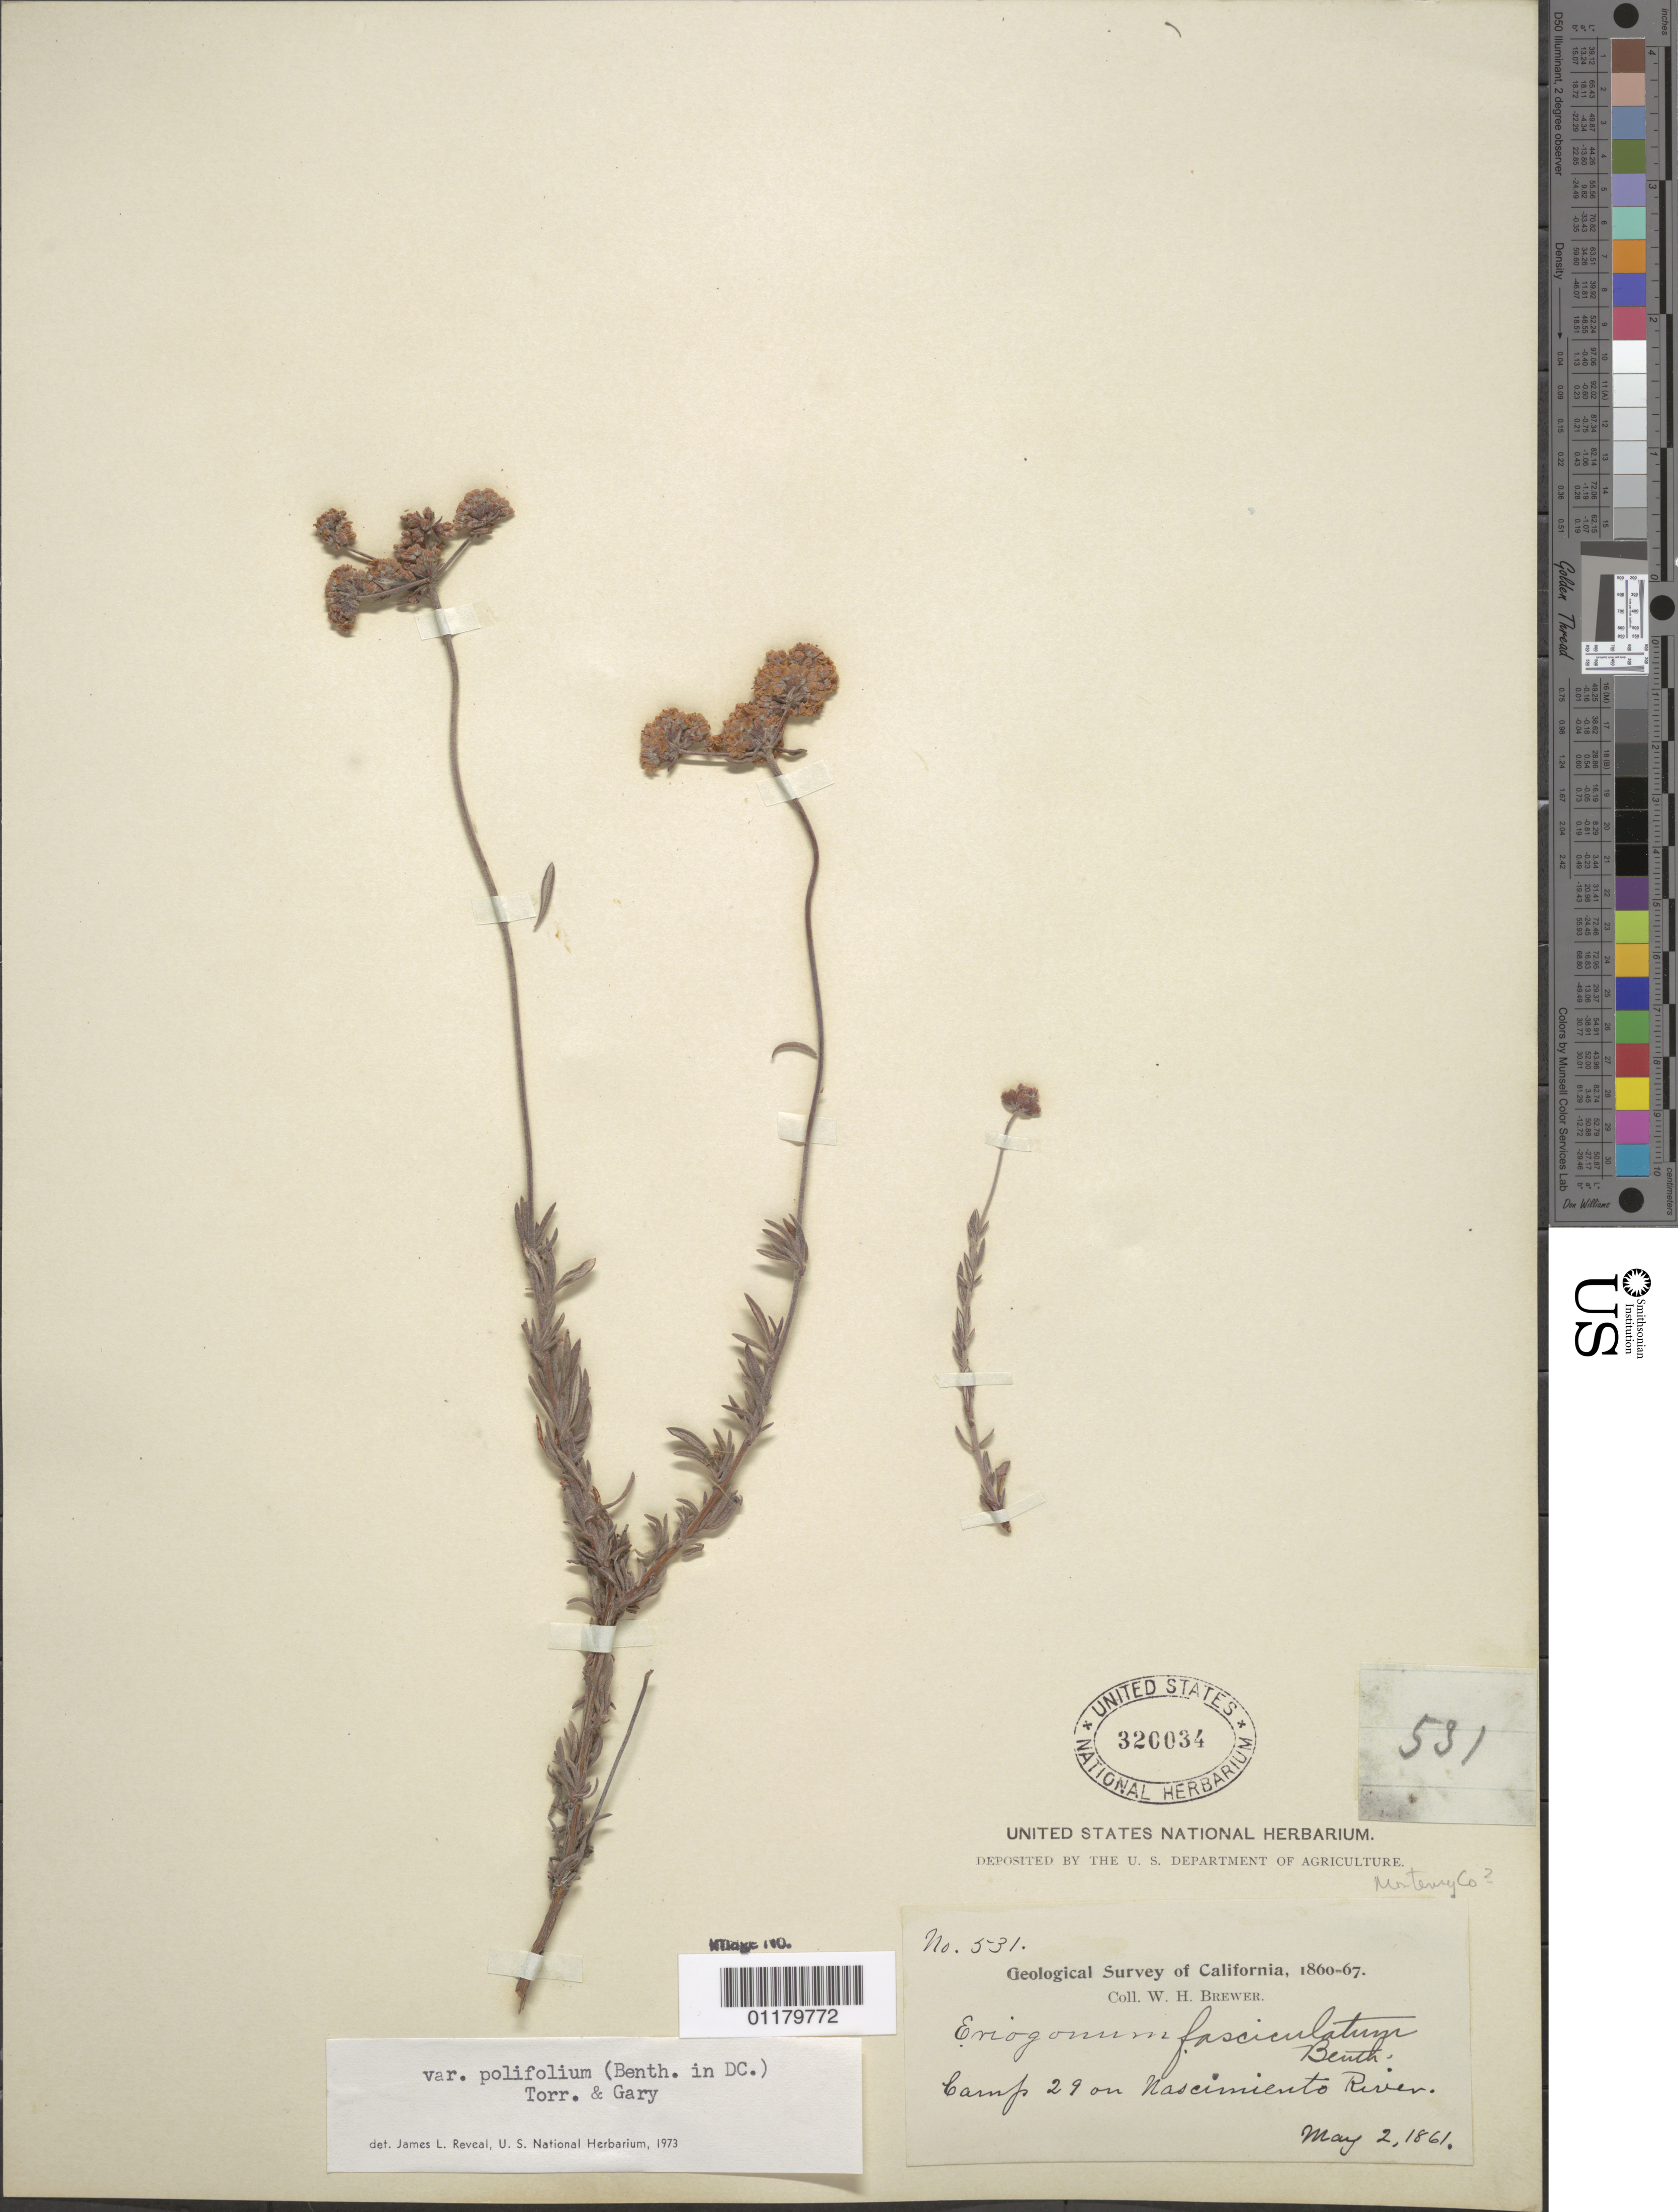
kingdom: Plantae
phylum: Tracheophyta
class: Magnoliopsida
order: Caryophyllales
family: Polygonaceae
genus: Eriogonum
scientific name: Eriogonum fasciculatum var. polifolium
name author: (Benth.) Torr. & A. Gray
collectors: W. H. Brewer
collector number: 531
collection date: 1861-05-02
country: United States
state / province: California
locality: Camp 29 on Nacimiento River.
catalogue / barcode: US 320034